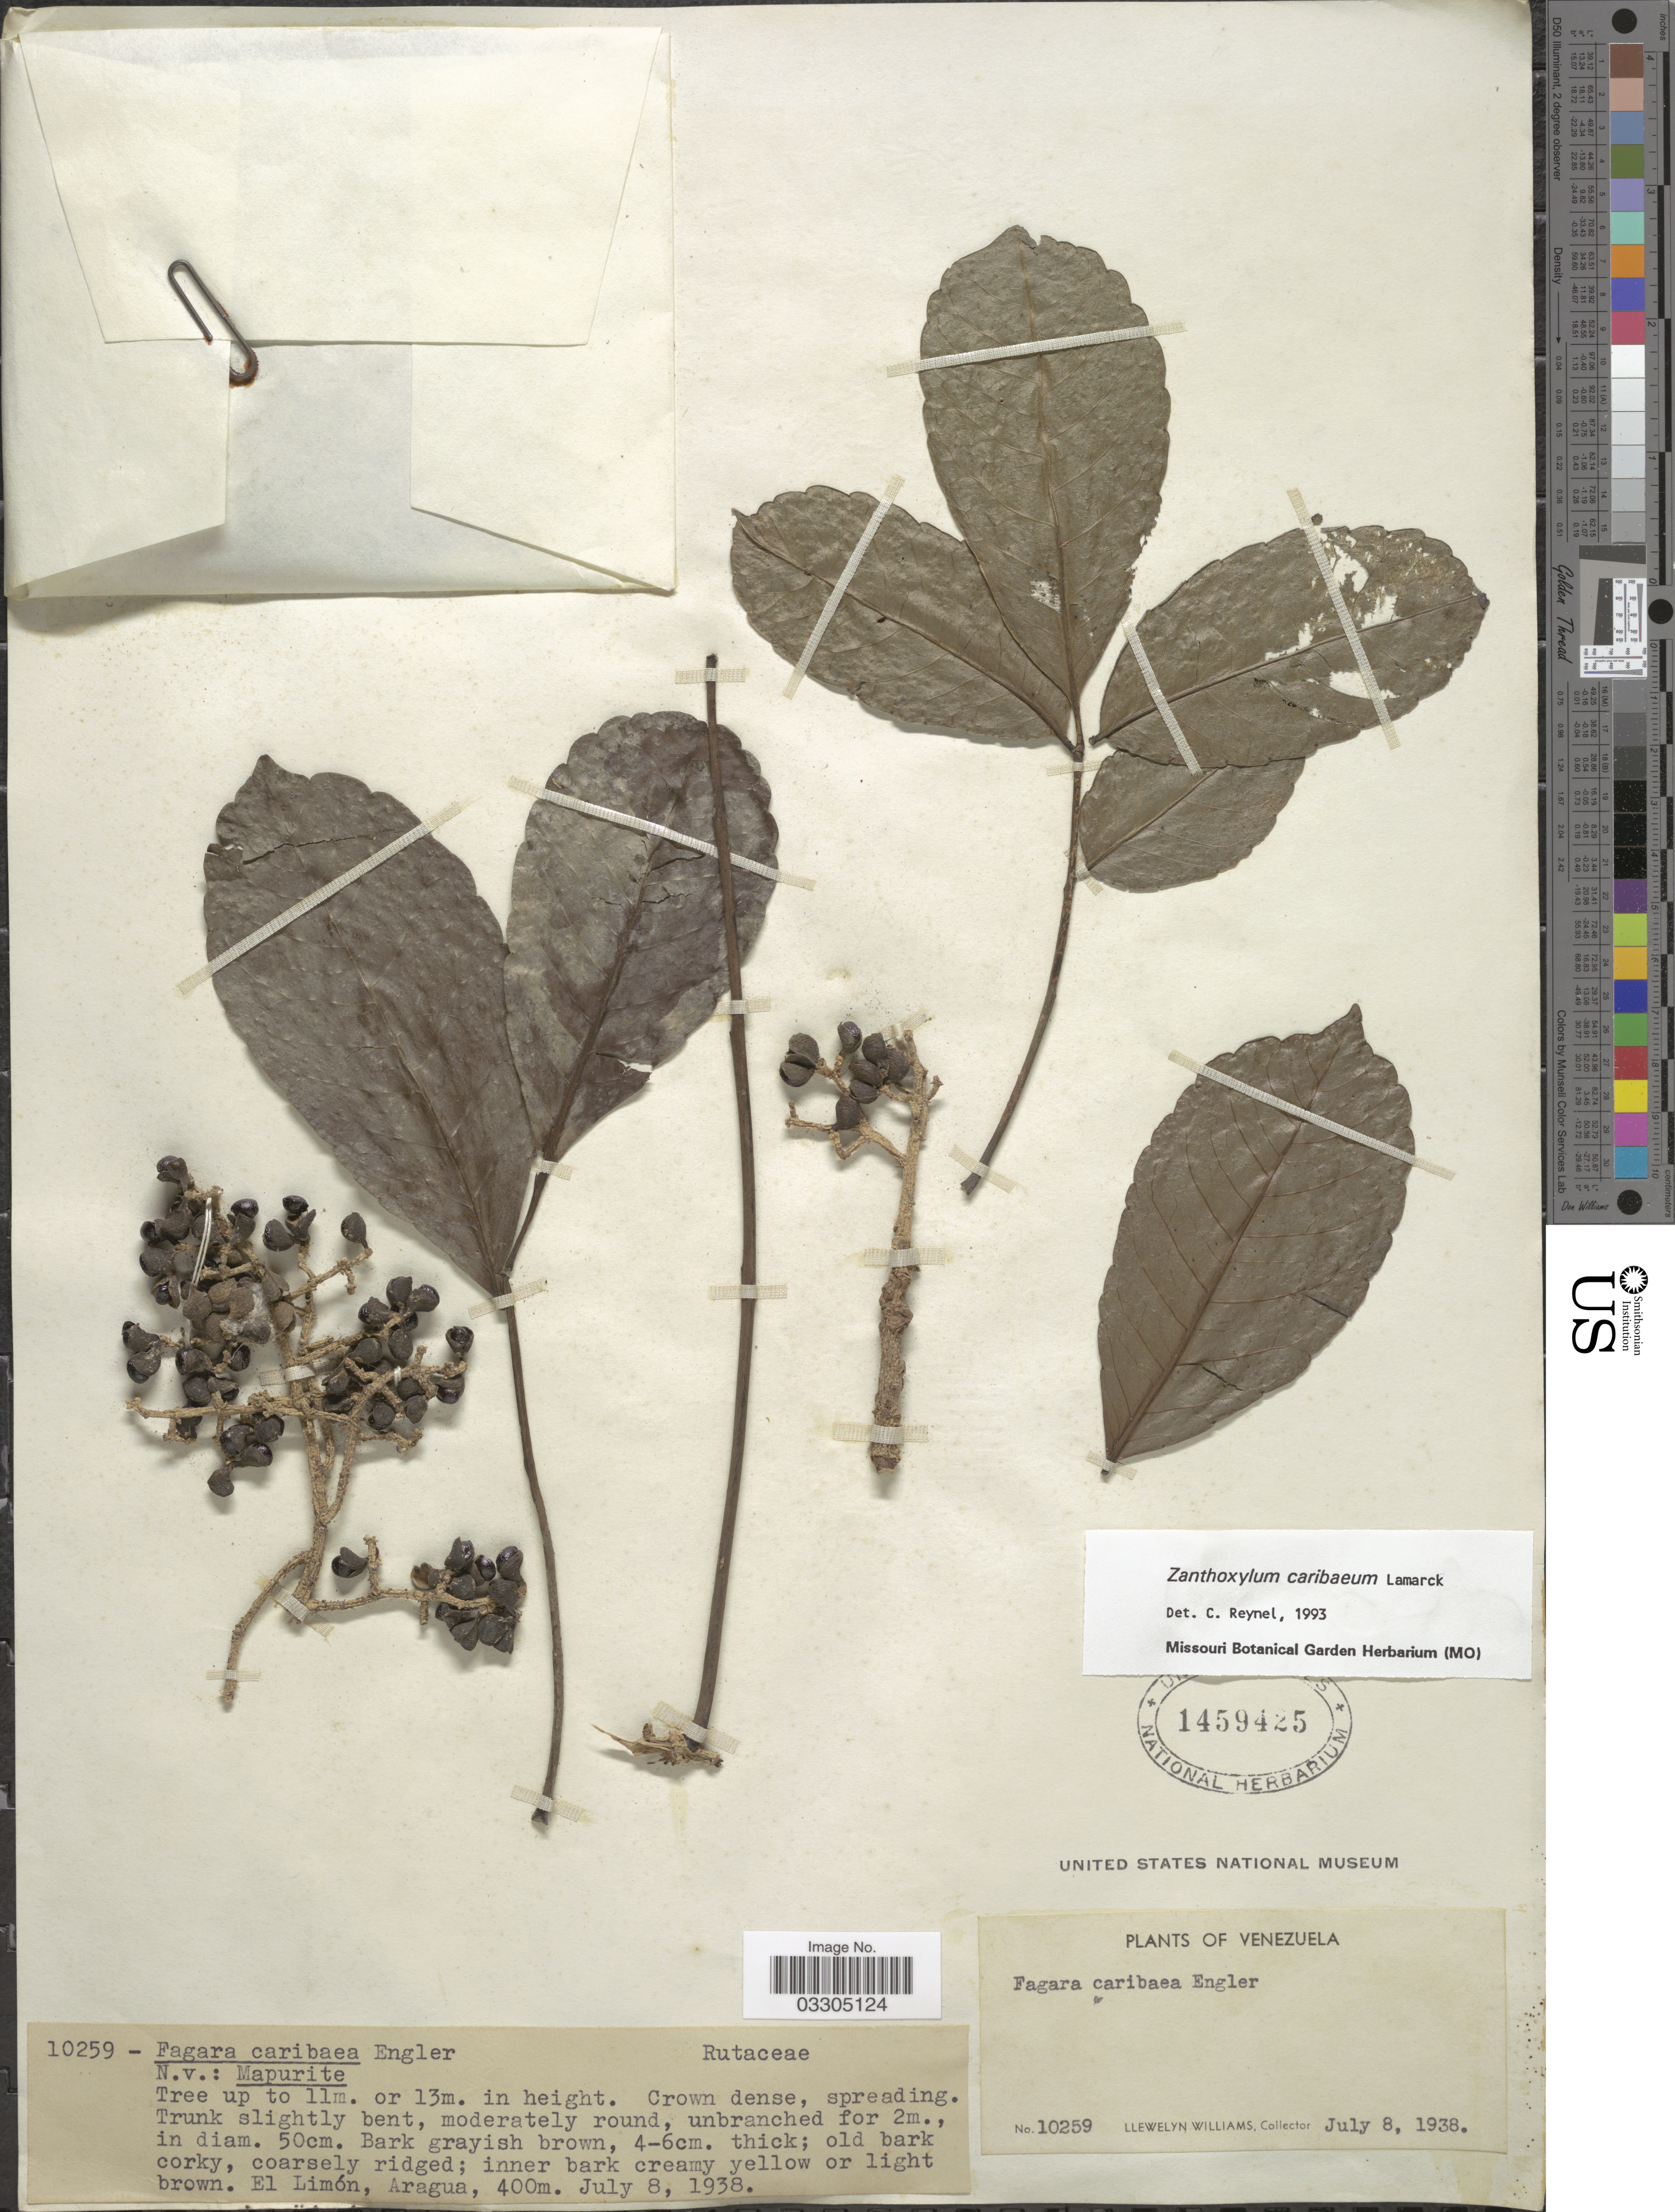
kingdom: Plantae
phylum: Tracheophyta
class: Magnoliopsida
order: Sapindales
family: Rutaceae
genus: Zanthoxylum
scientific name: Zanthoxylum caribaeum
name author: Lam.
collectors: Ll. Williams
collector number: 10259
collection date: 1938-07-08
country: Venezuela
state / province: Aragua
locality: El Limón.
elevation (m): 400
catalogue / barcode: US 1459425